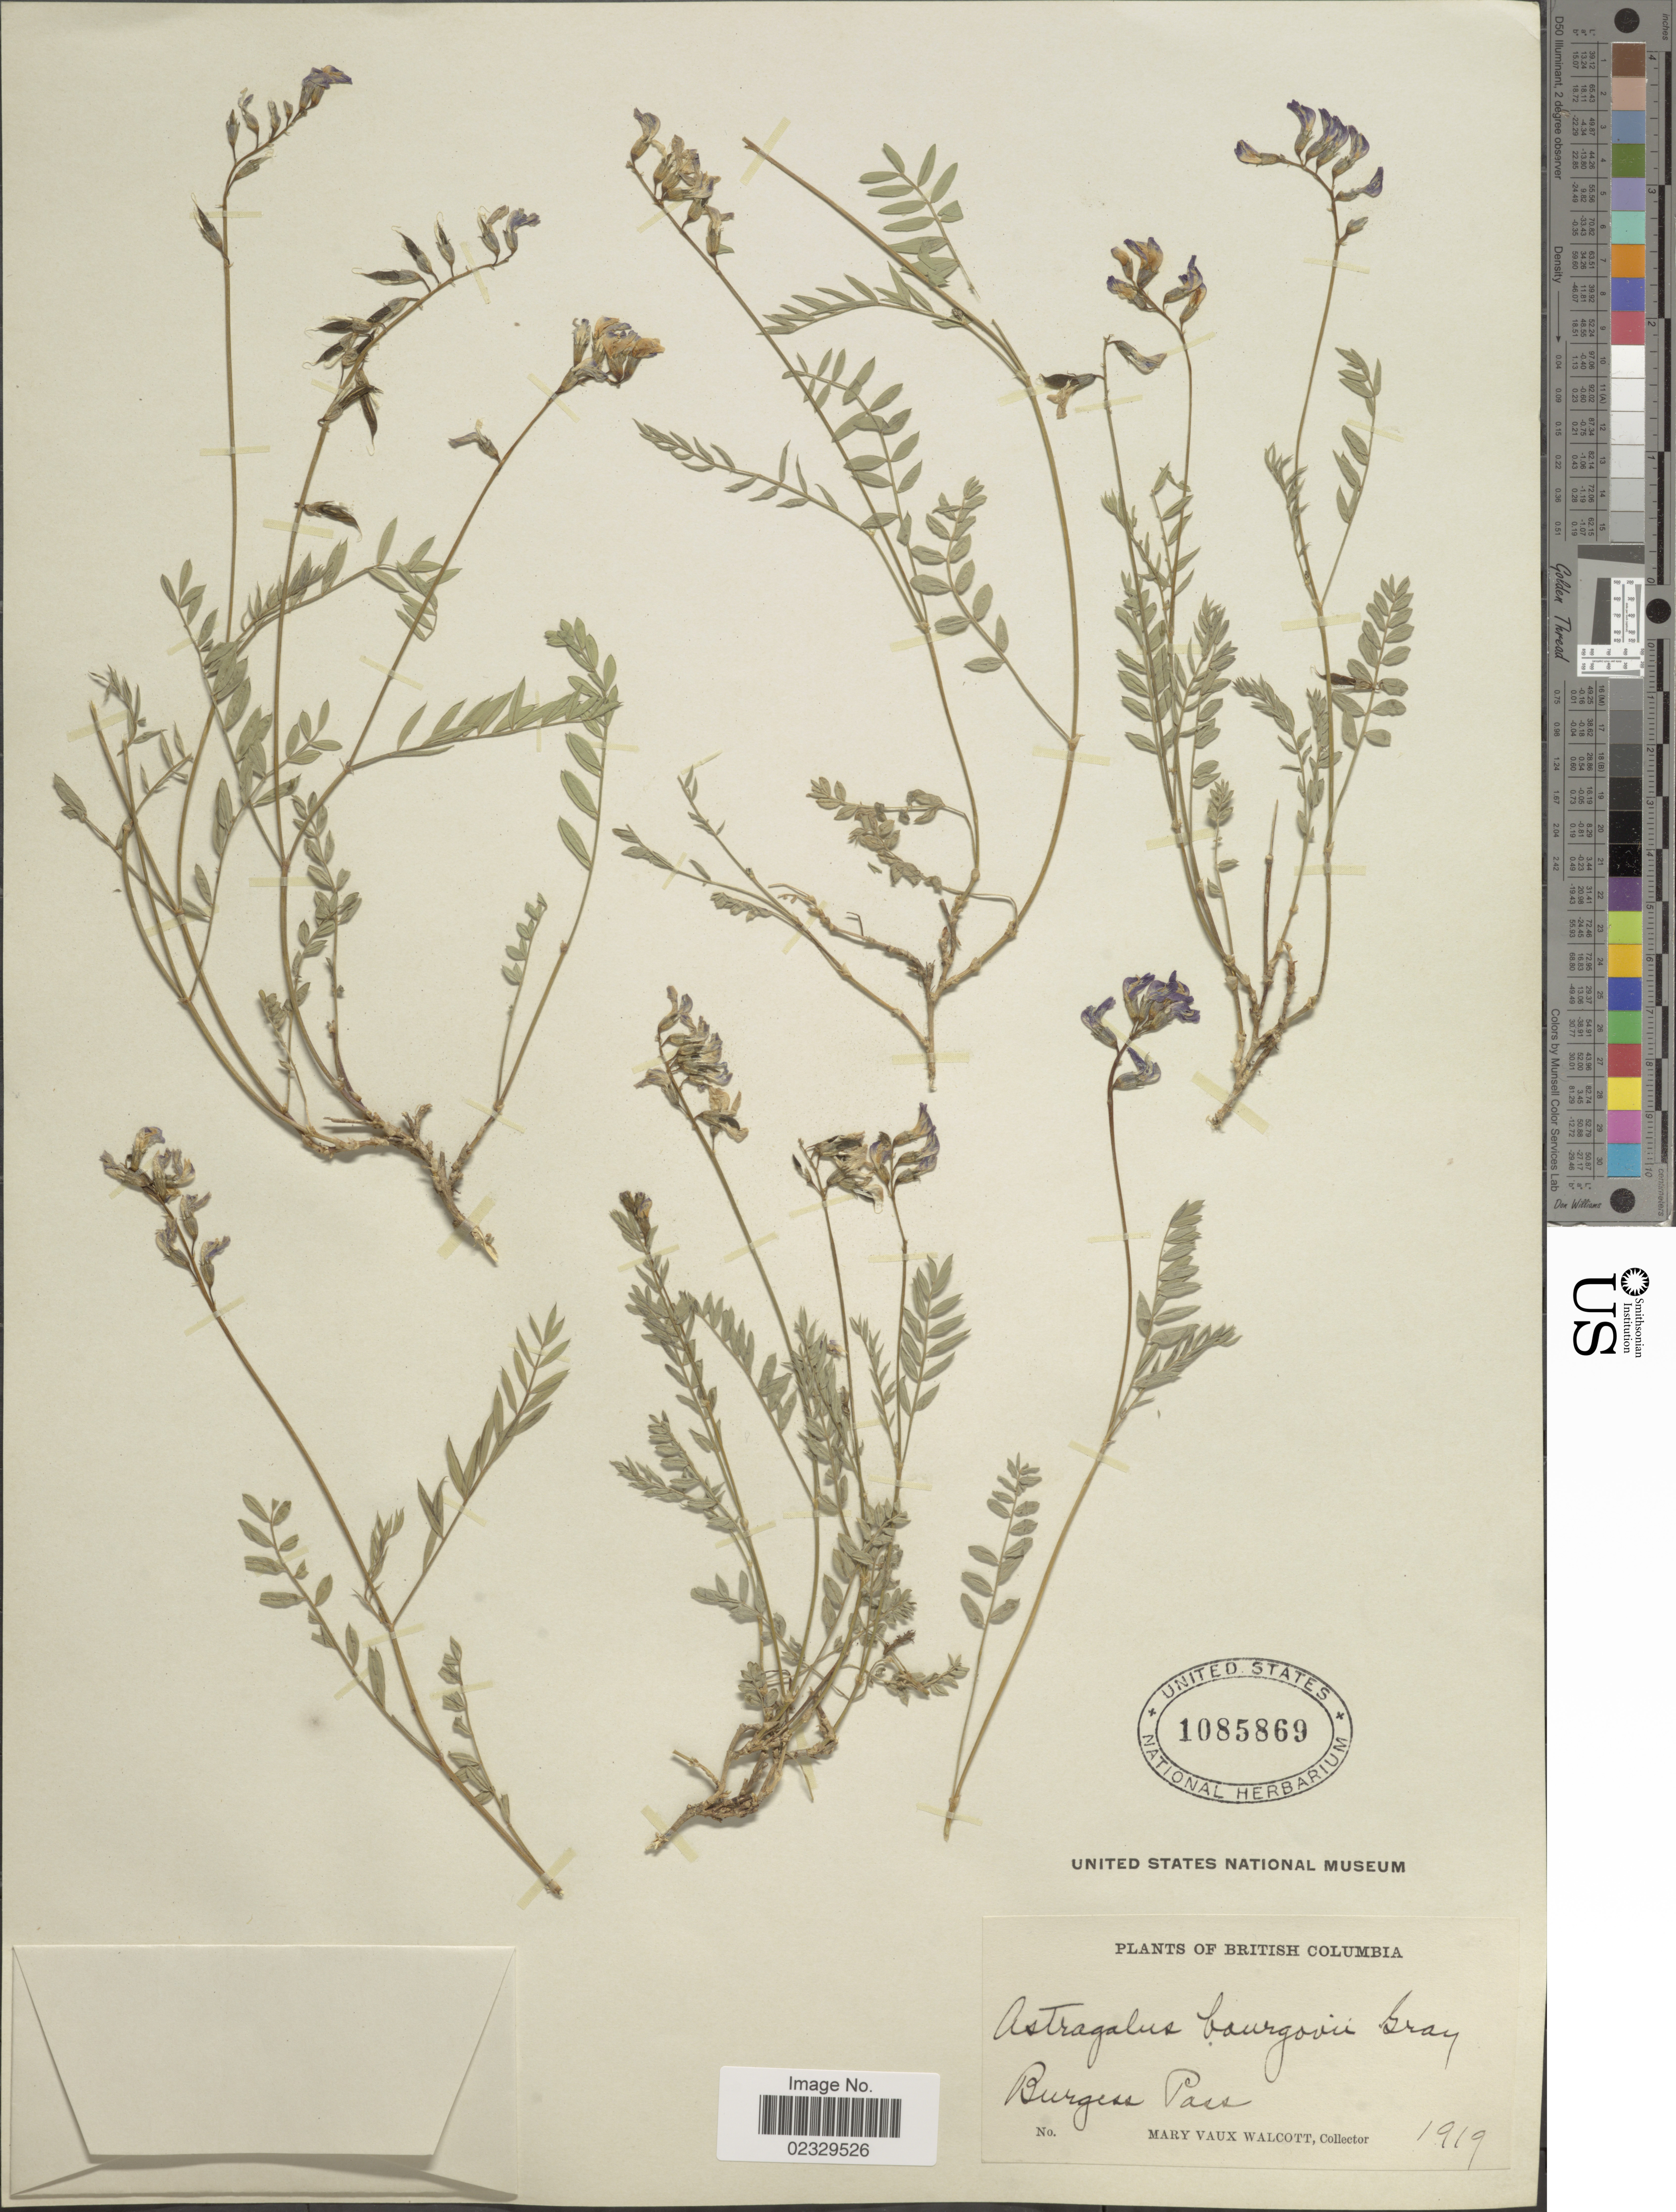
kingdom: Plantae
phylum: Tracheophyta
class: Magnoliopsida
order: Fabales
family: Fabaceae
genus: Astragalus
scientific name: Astragalus bourgovii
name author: A. Gray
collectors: M. Walcott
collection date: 1919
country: Canada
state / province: British Columbia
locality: Burgess Pass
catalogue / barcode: US 1085869